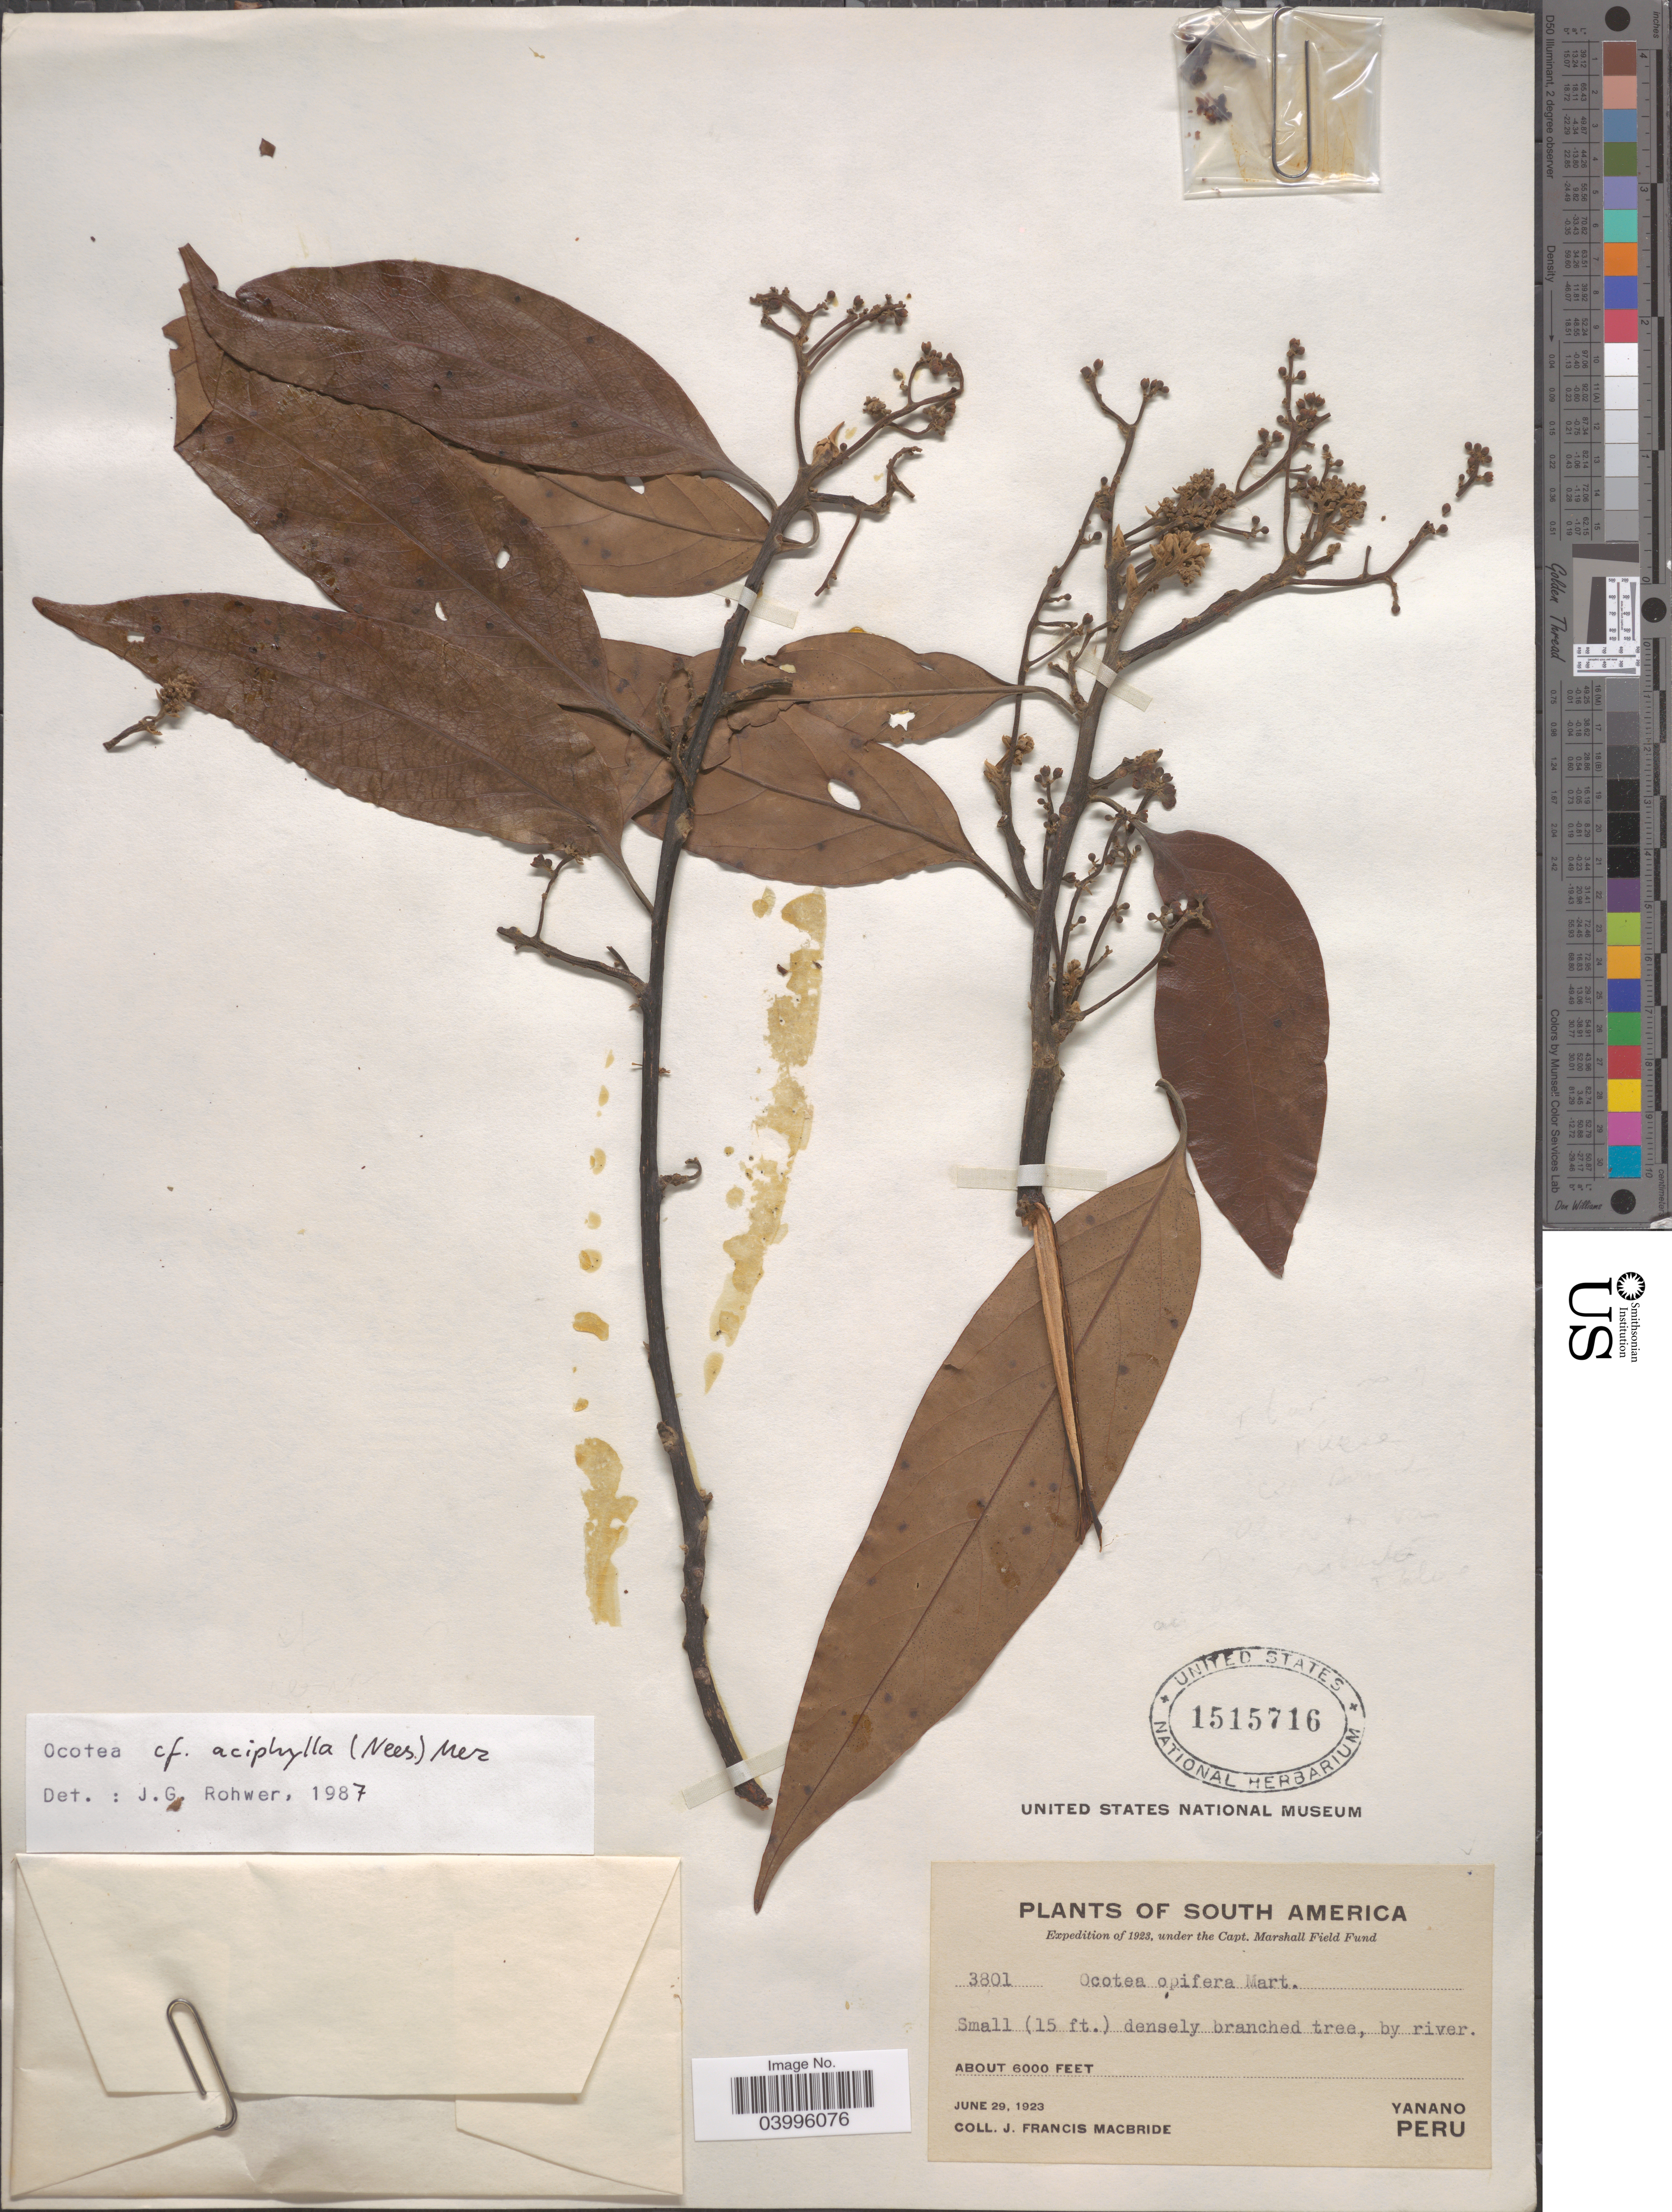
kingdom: Plantae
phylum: Tracheophyta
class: Magnoliopsida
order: Laurales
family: Lauraceae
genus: Ocotea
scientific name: Ocotea aciphylla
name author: (Nees & Mart.) Mez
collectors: J. F. Macbride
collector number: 3801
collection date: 1923-06-29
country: Peru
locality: By river. Yanano.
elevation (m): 1829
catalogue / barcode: US 1515716